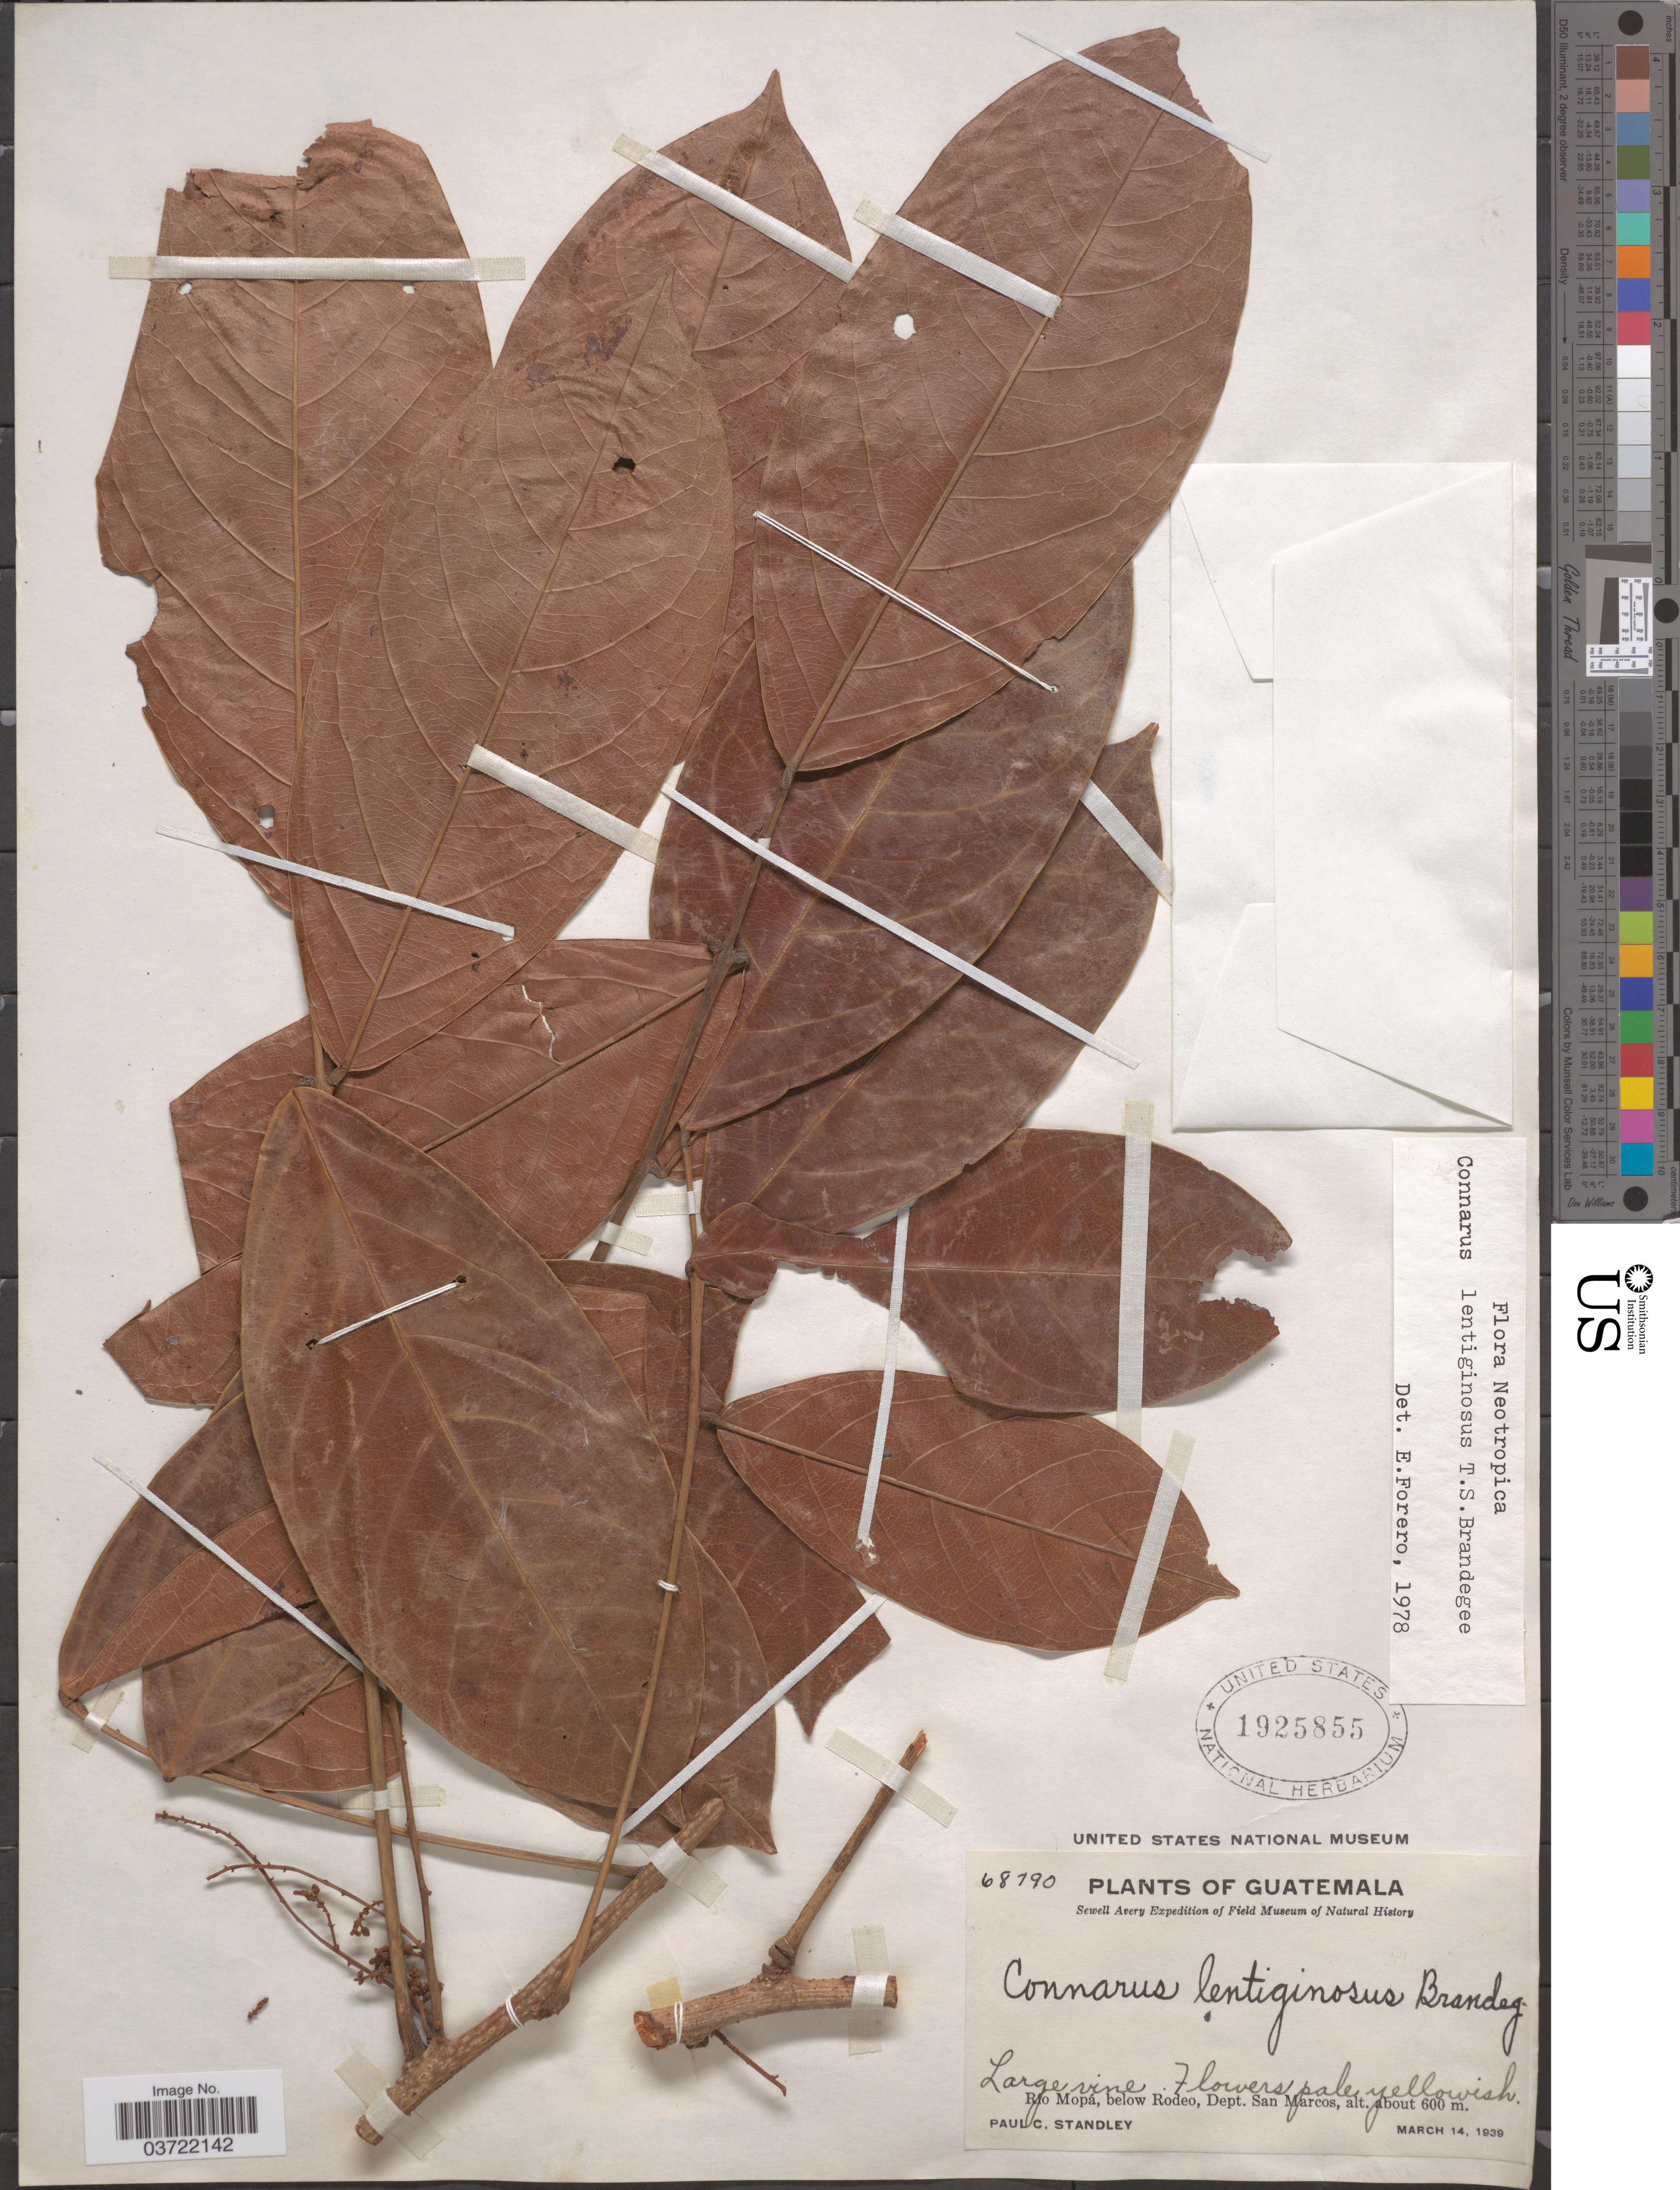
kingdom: Plantae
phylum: Tracheophyta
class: Magnoliopsida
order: Oxalidales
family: Connaraceae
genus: Connarus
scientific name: Connarus lentiginosus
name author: Brandegee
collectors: P. C. Standley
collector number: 68190*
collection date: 1939-03-14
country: Guatemala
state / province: San Marcos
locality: Río Mopá, below Rodeo, Dept. San Marcos.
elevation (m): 600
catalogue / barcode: US 1925855